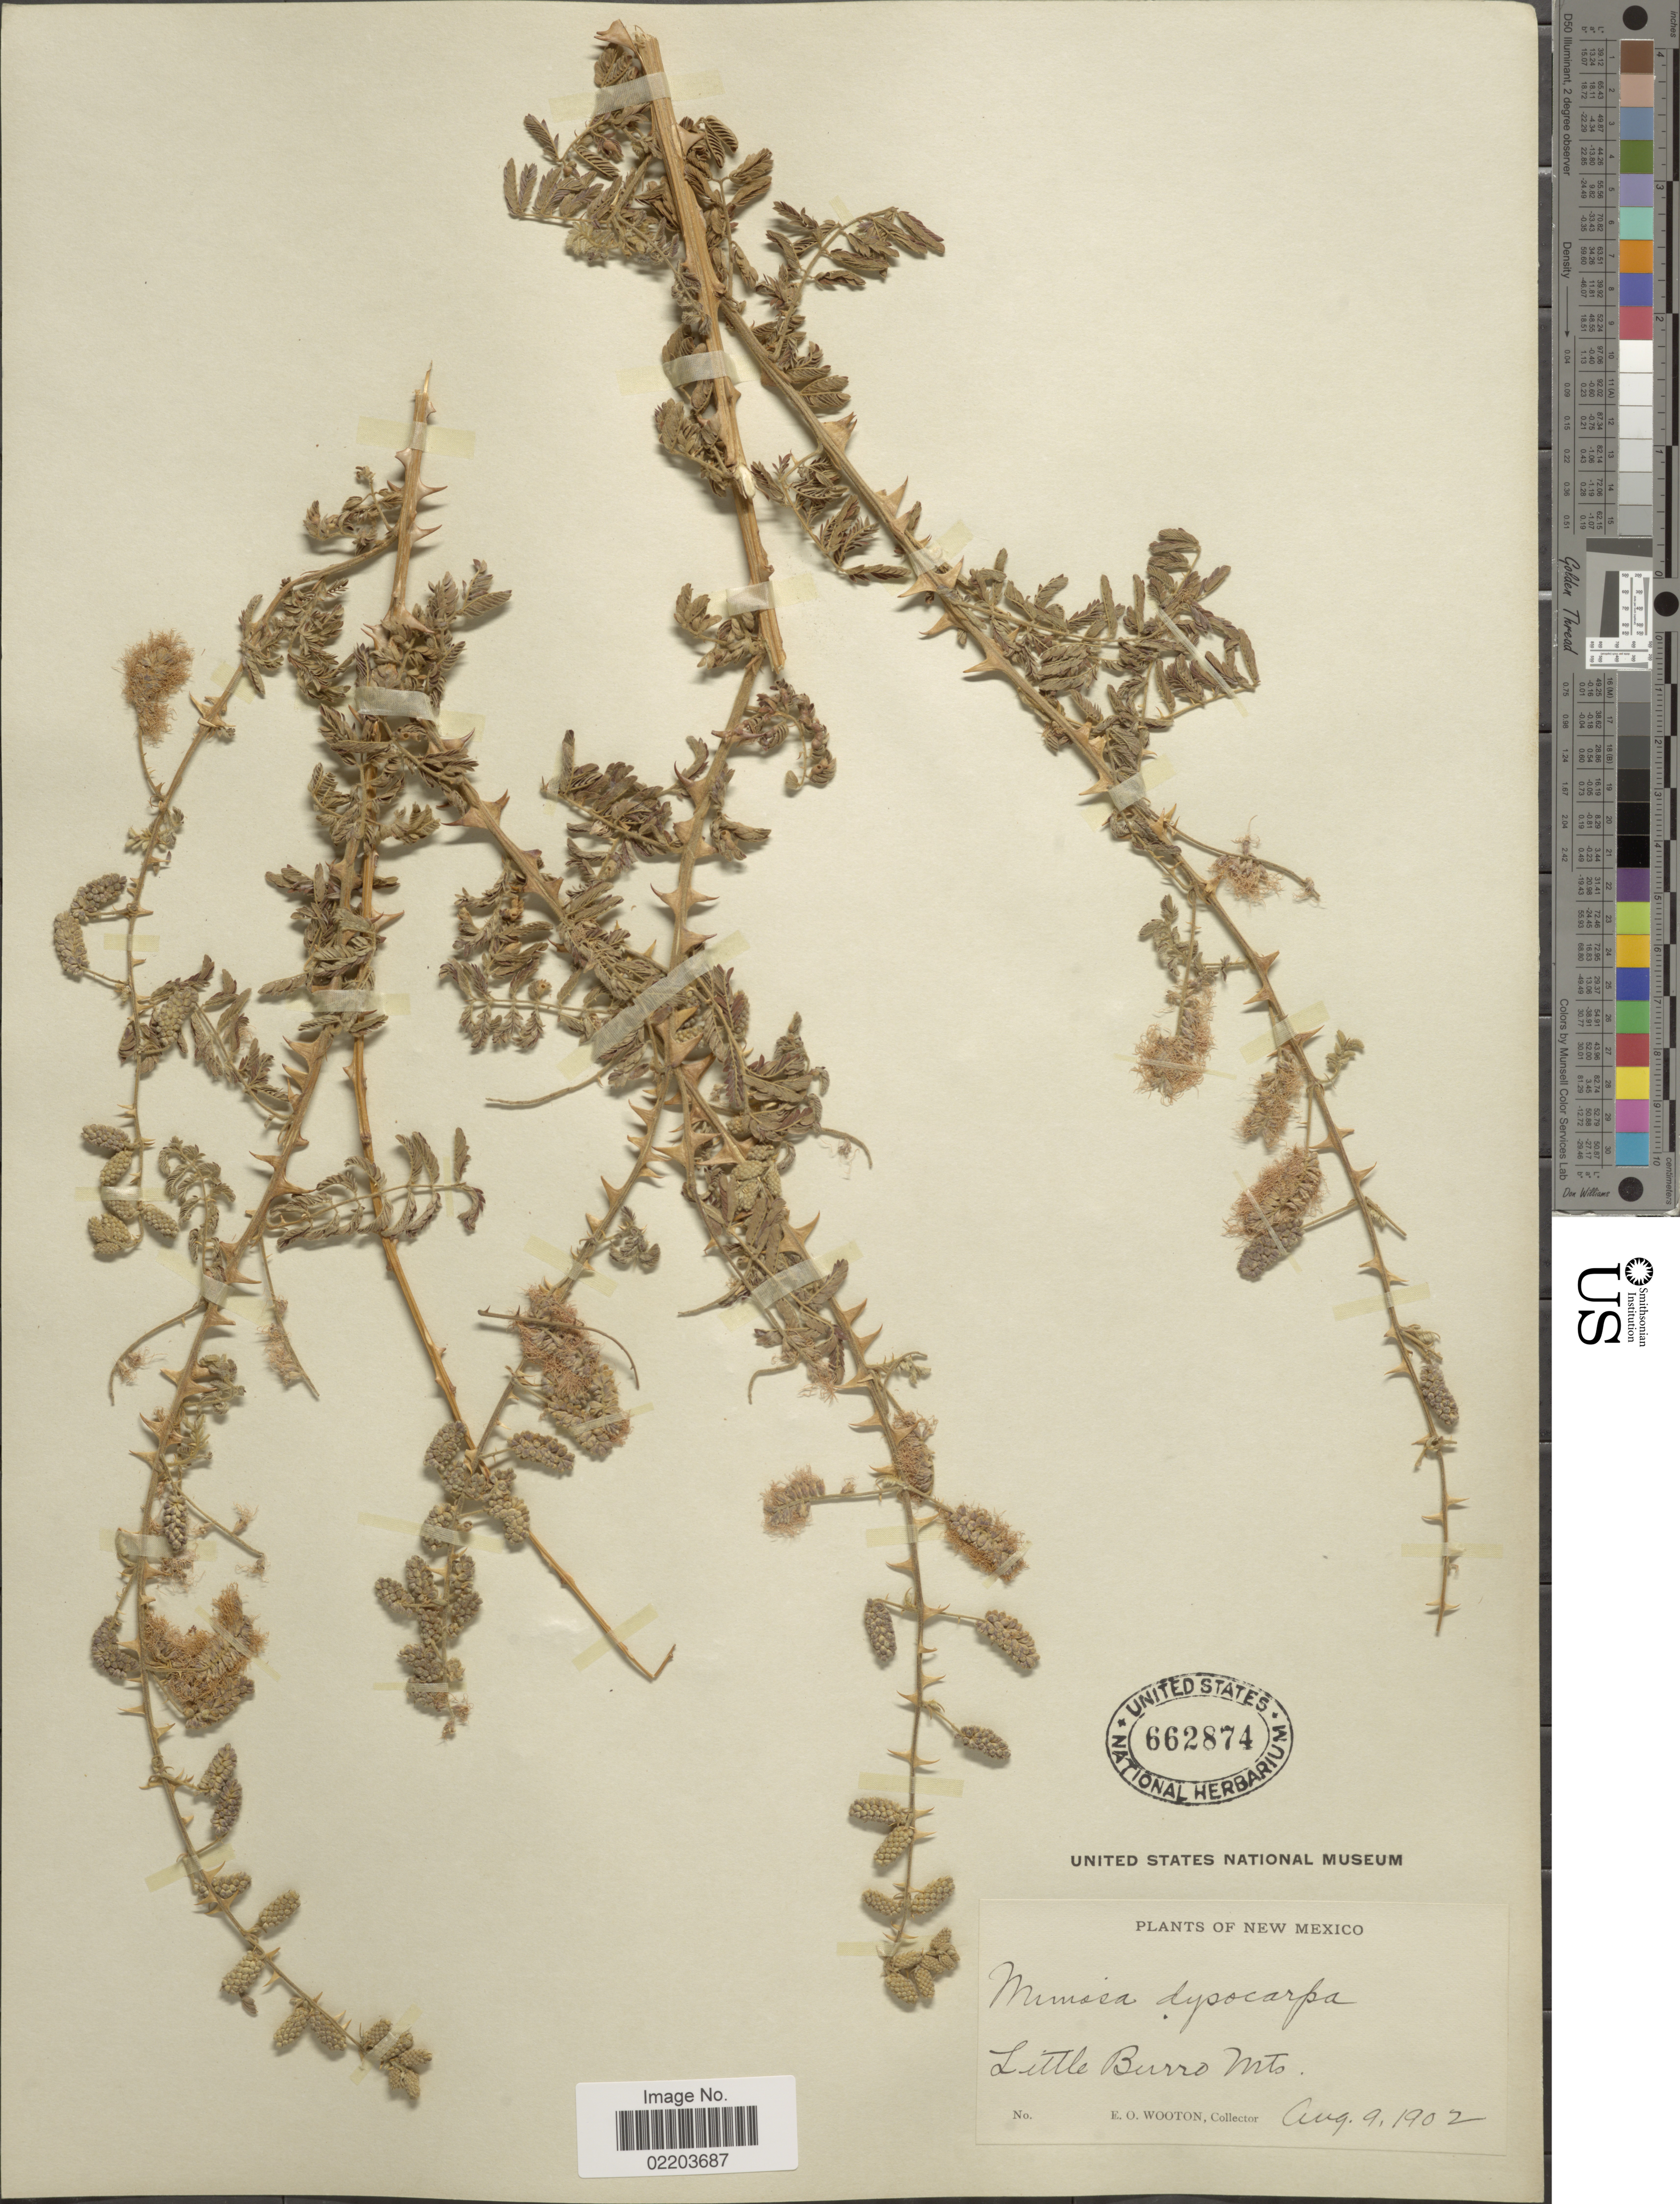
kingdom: Plantae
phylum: Tracheophyta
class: Magnoliopsida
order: Fabales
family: Fabaceae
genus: Mimosa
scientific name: Mimosa dysocarpa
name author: Benth. ex A. Gray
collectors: E. O. Wooton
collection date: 1902-08-09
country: United States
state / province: New Mexico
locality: Little Burro Mts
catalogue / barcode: US 662874